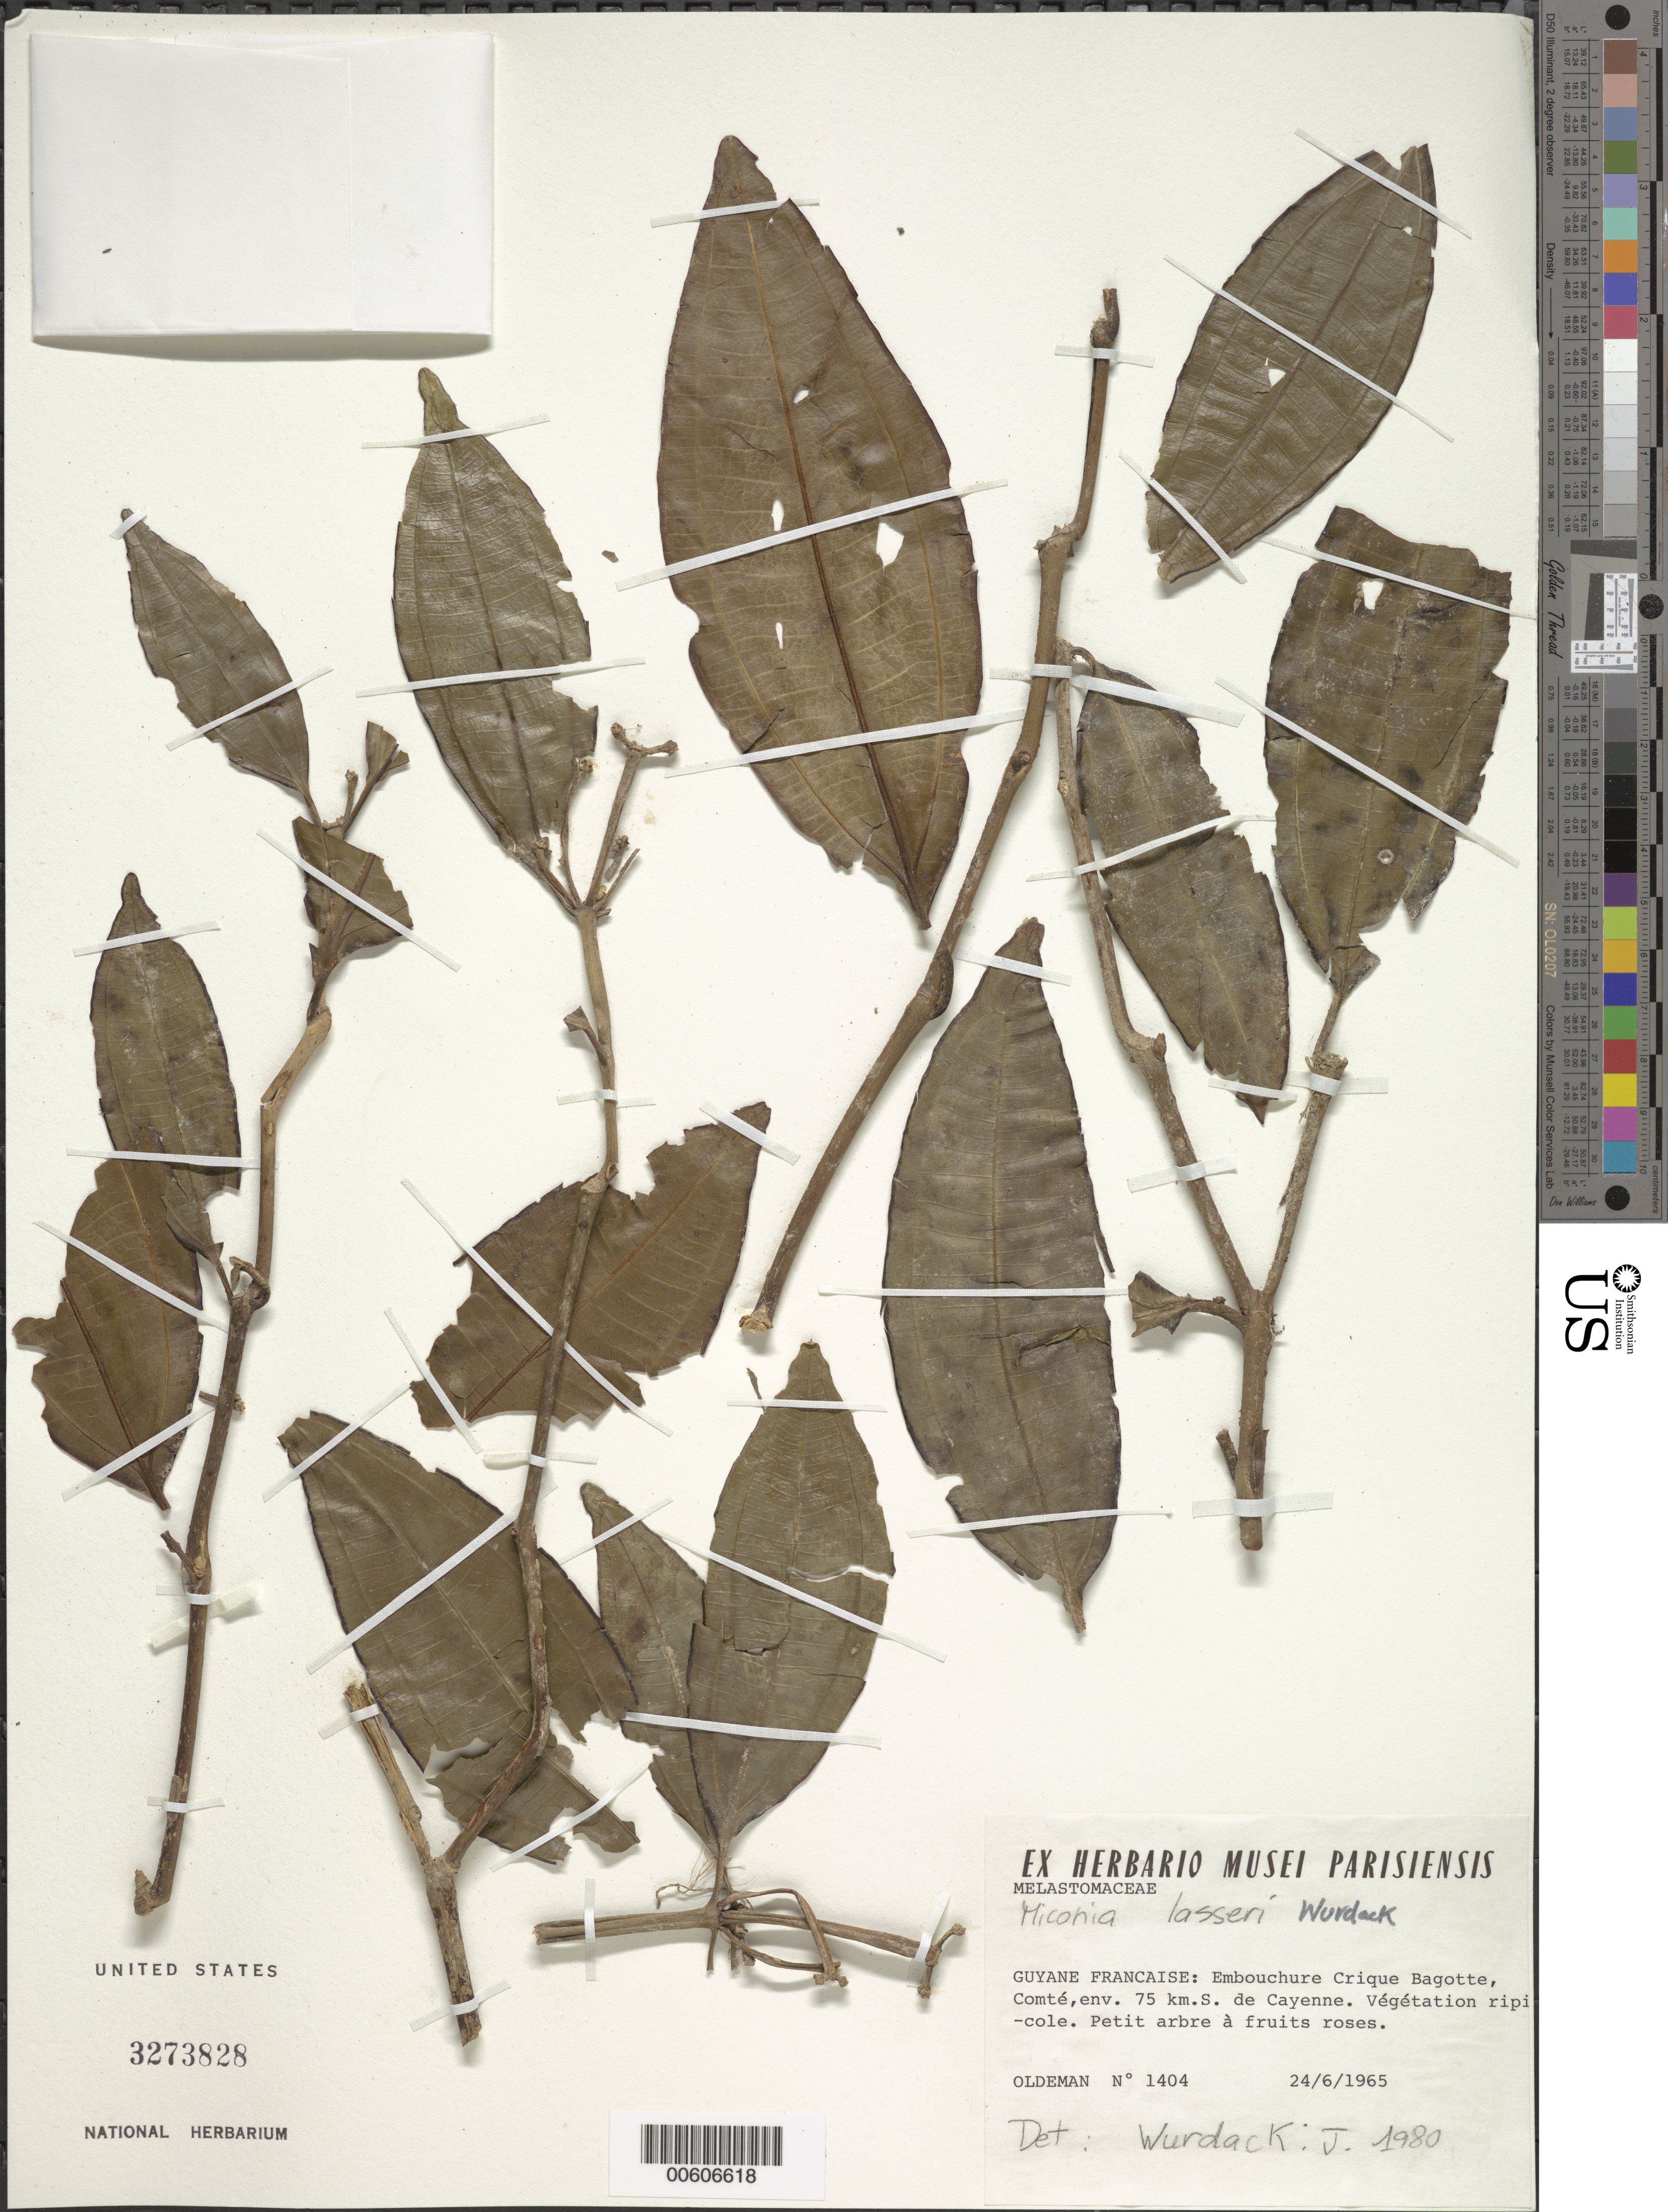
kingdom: Plantae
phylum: Tracheophyta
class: Magnoliopsida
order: Myrtales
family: Melastomataceae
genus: Miconia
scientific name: Miconia lasseri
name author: Gleason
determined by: Wurdack, John J., (US), US (UNITED STATES)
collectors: R. Oldeman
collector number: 1404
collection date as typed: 24-Jun-65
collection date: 1965-06-24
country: French Guiana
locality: Crique Bagotte, Compté, 75 km S of Cayenne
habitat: Vegetation ripicole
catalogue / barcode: US 3273828